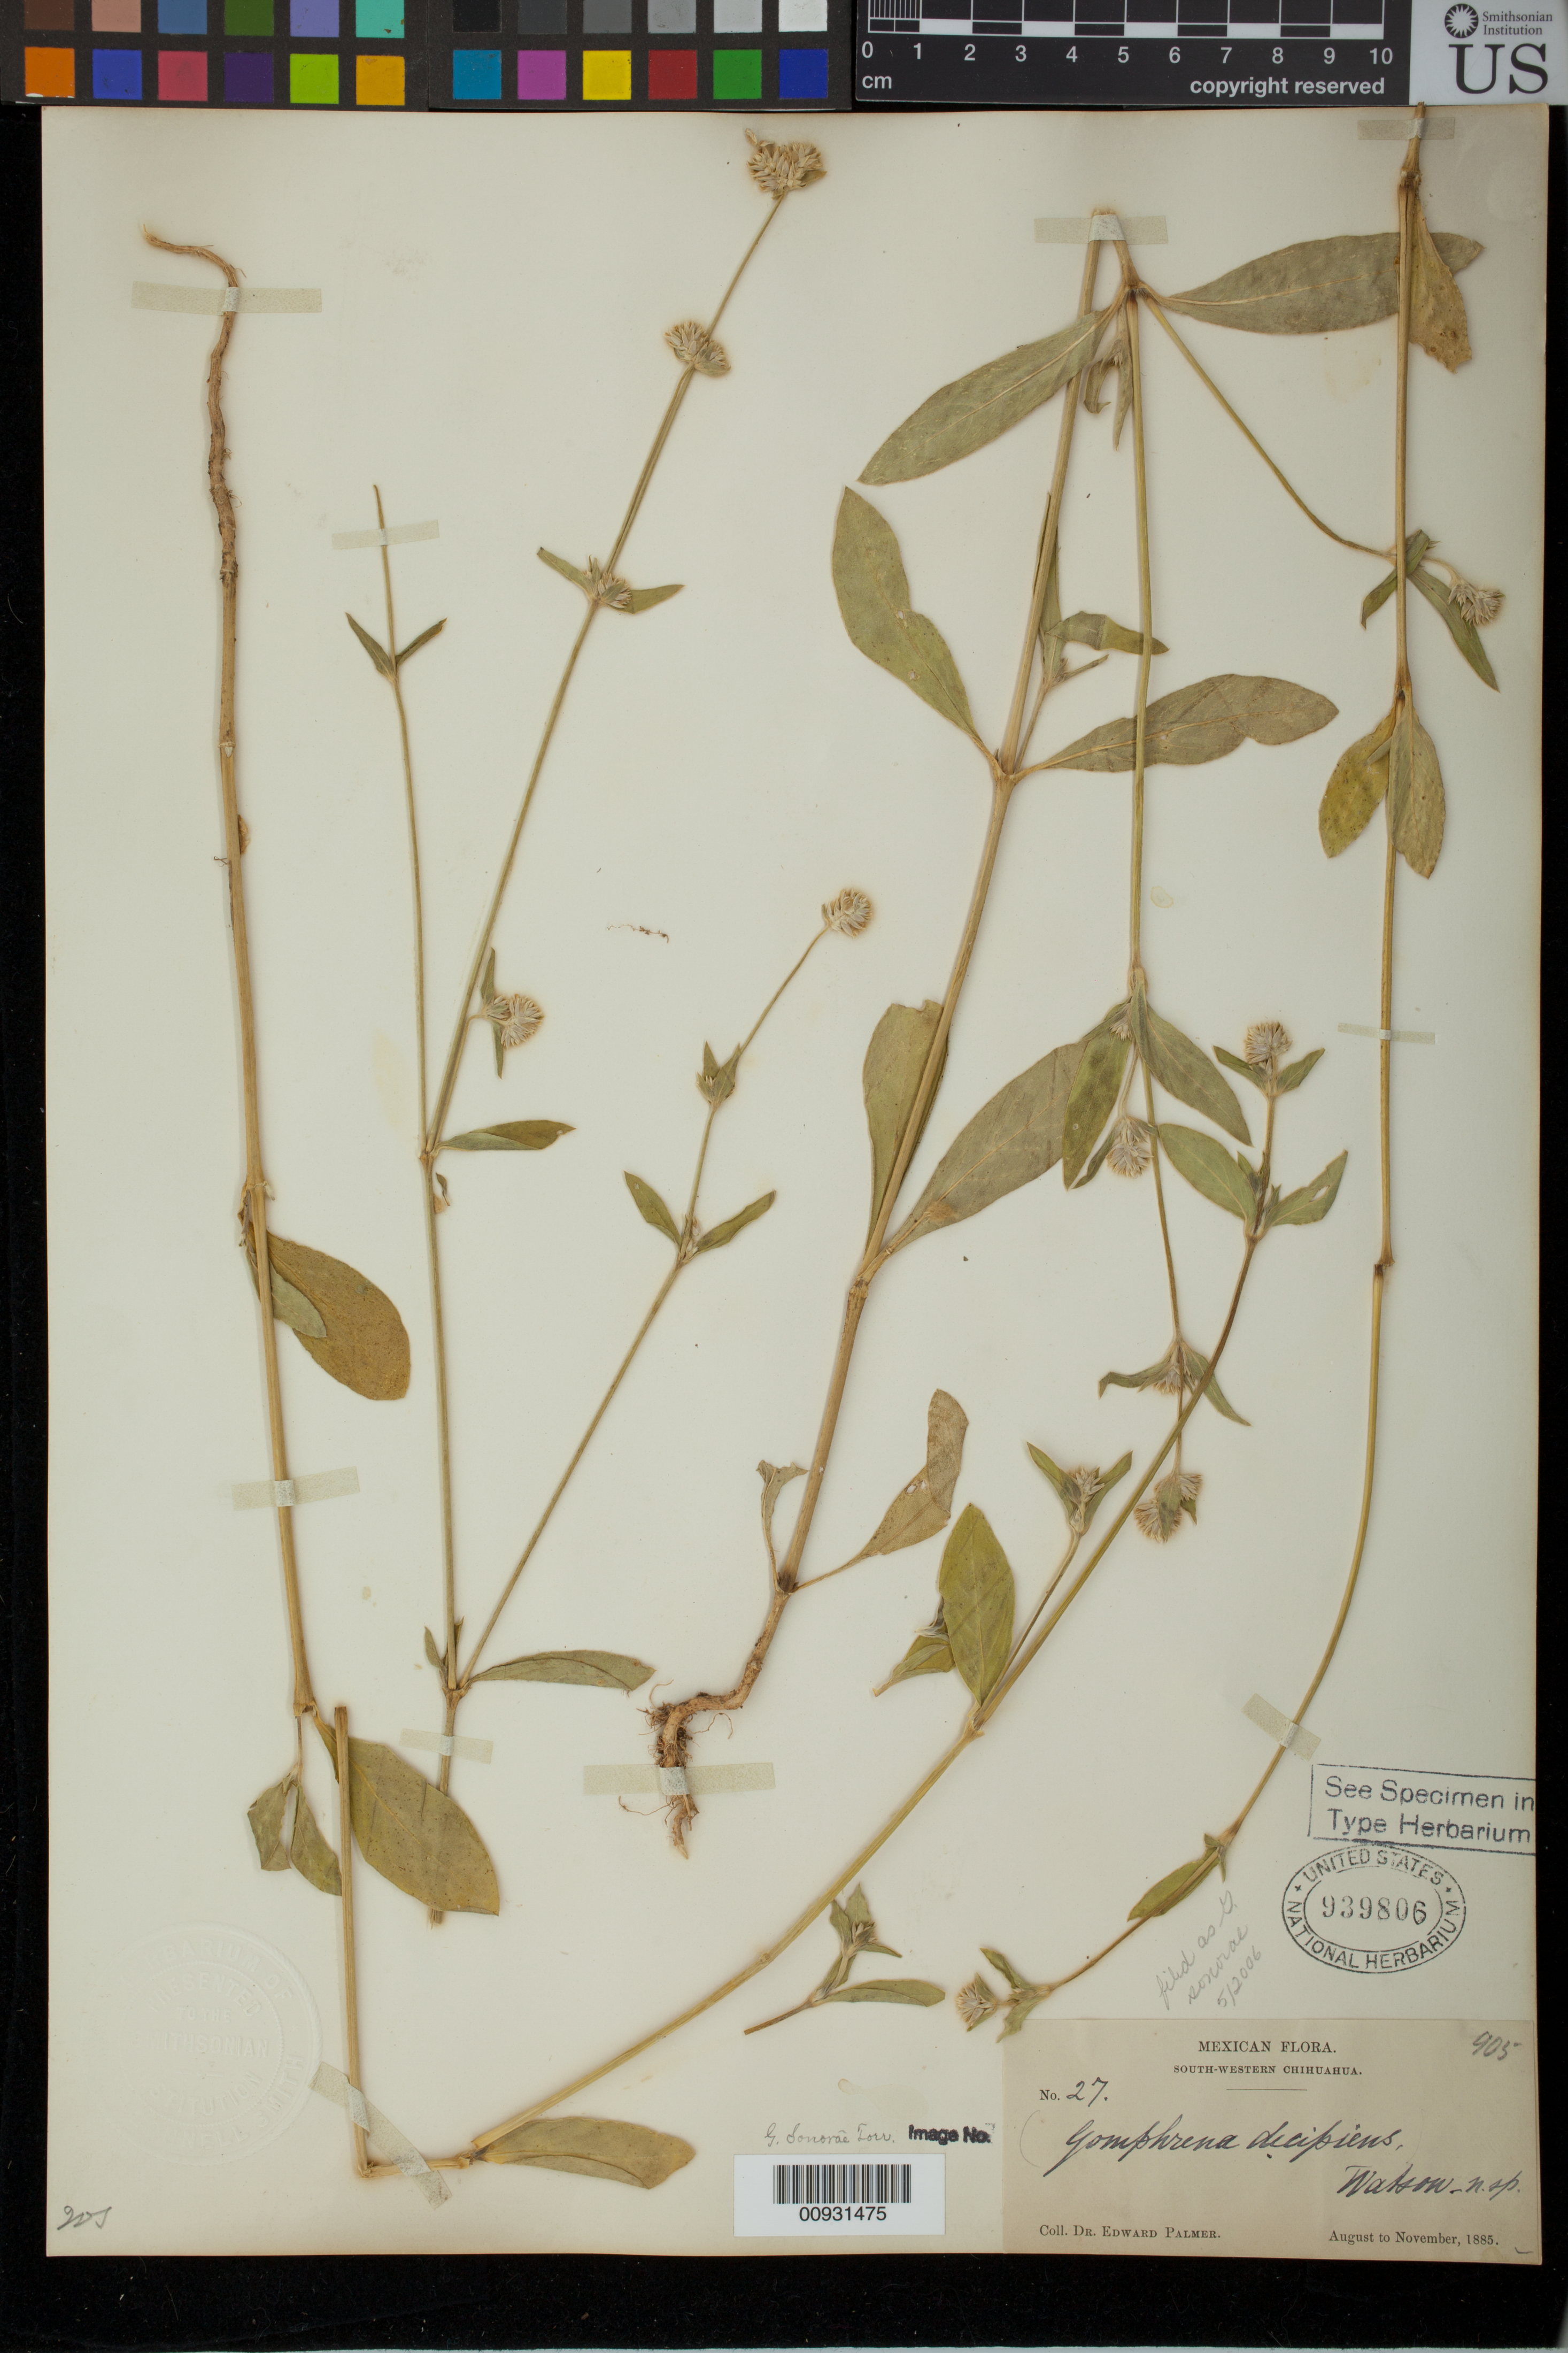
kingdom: Plantae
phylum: Tracheophyta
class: Magnoliopsida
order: Caryophyllales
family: Amaranthaceae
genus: Gomphrena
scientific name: Gomphrena decipiens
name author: S. Watson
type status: Isotype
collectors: E. Palmer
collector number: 27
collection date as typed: Aug 1885 to Nov 1885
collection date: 1885-08/1885-11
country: Mexico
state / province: Chihuahua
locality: South-western Chihuahua.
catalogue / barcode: US 939806